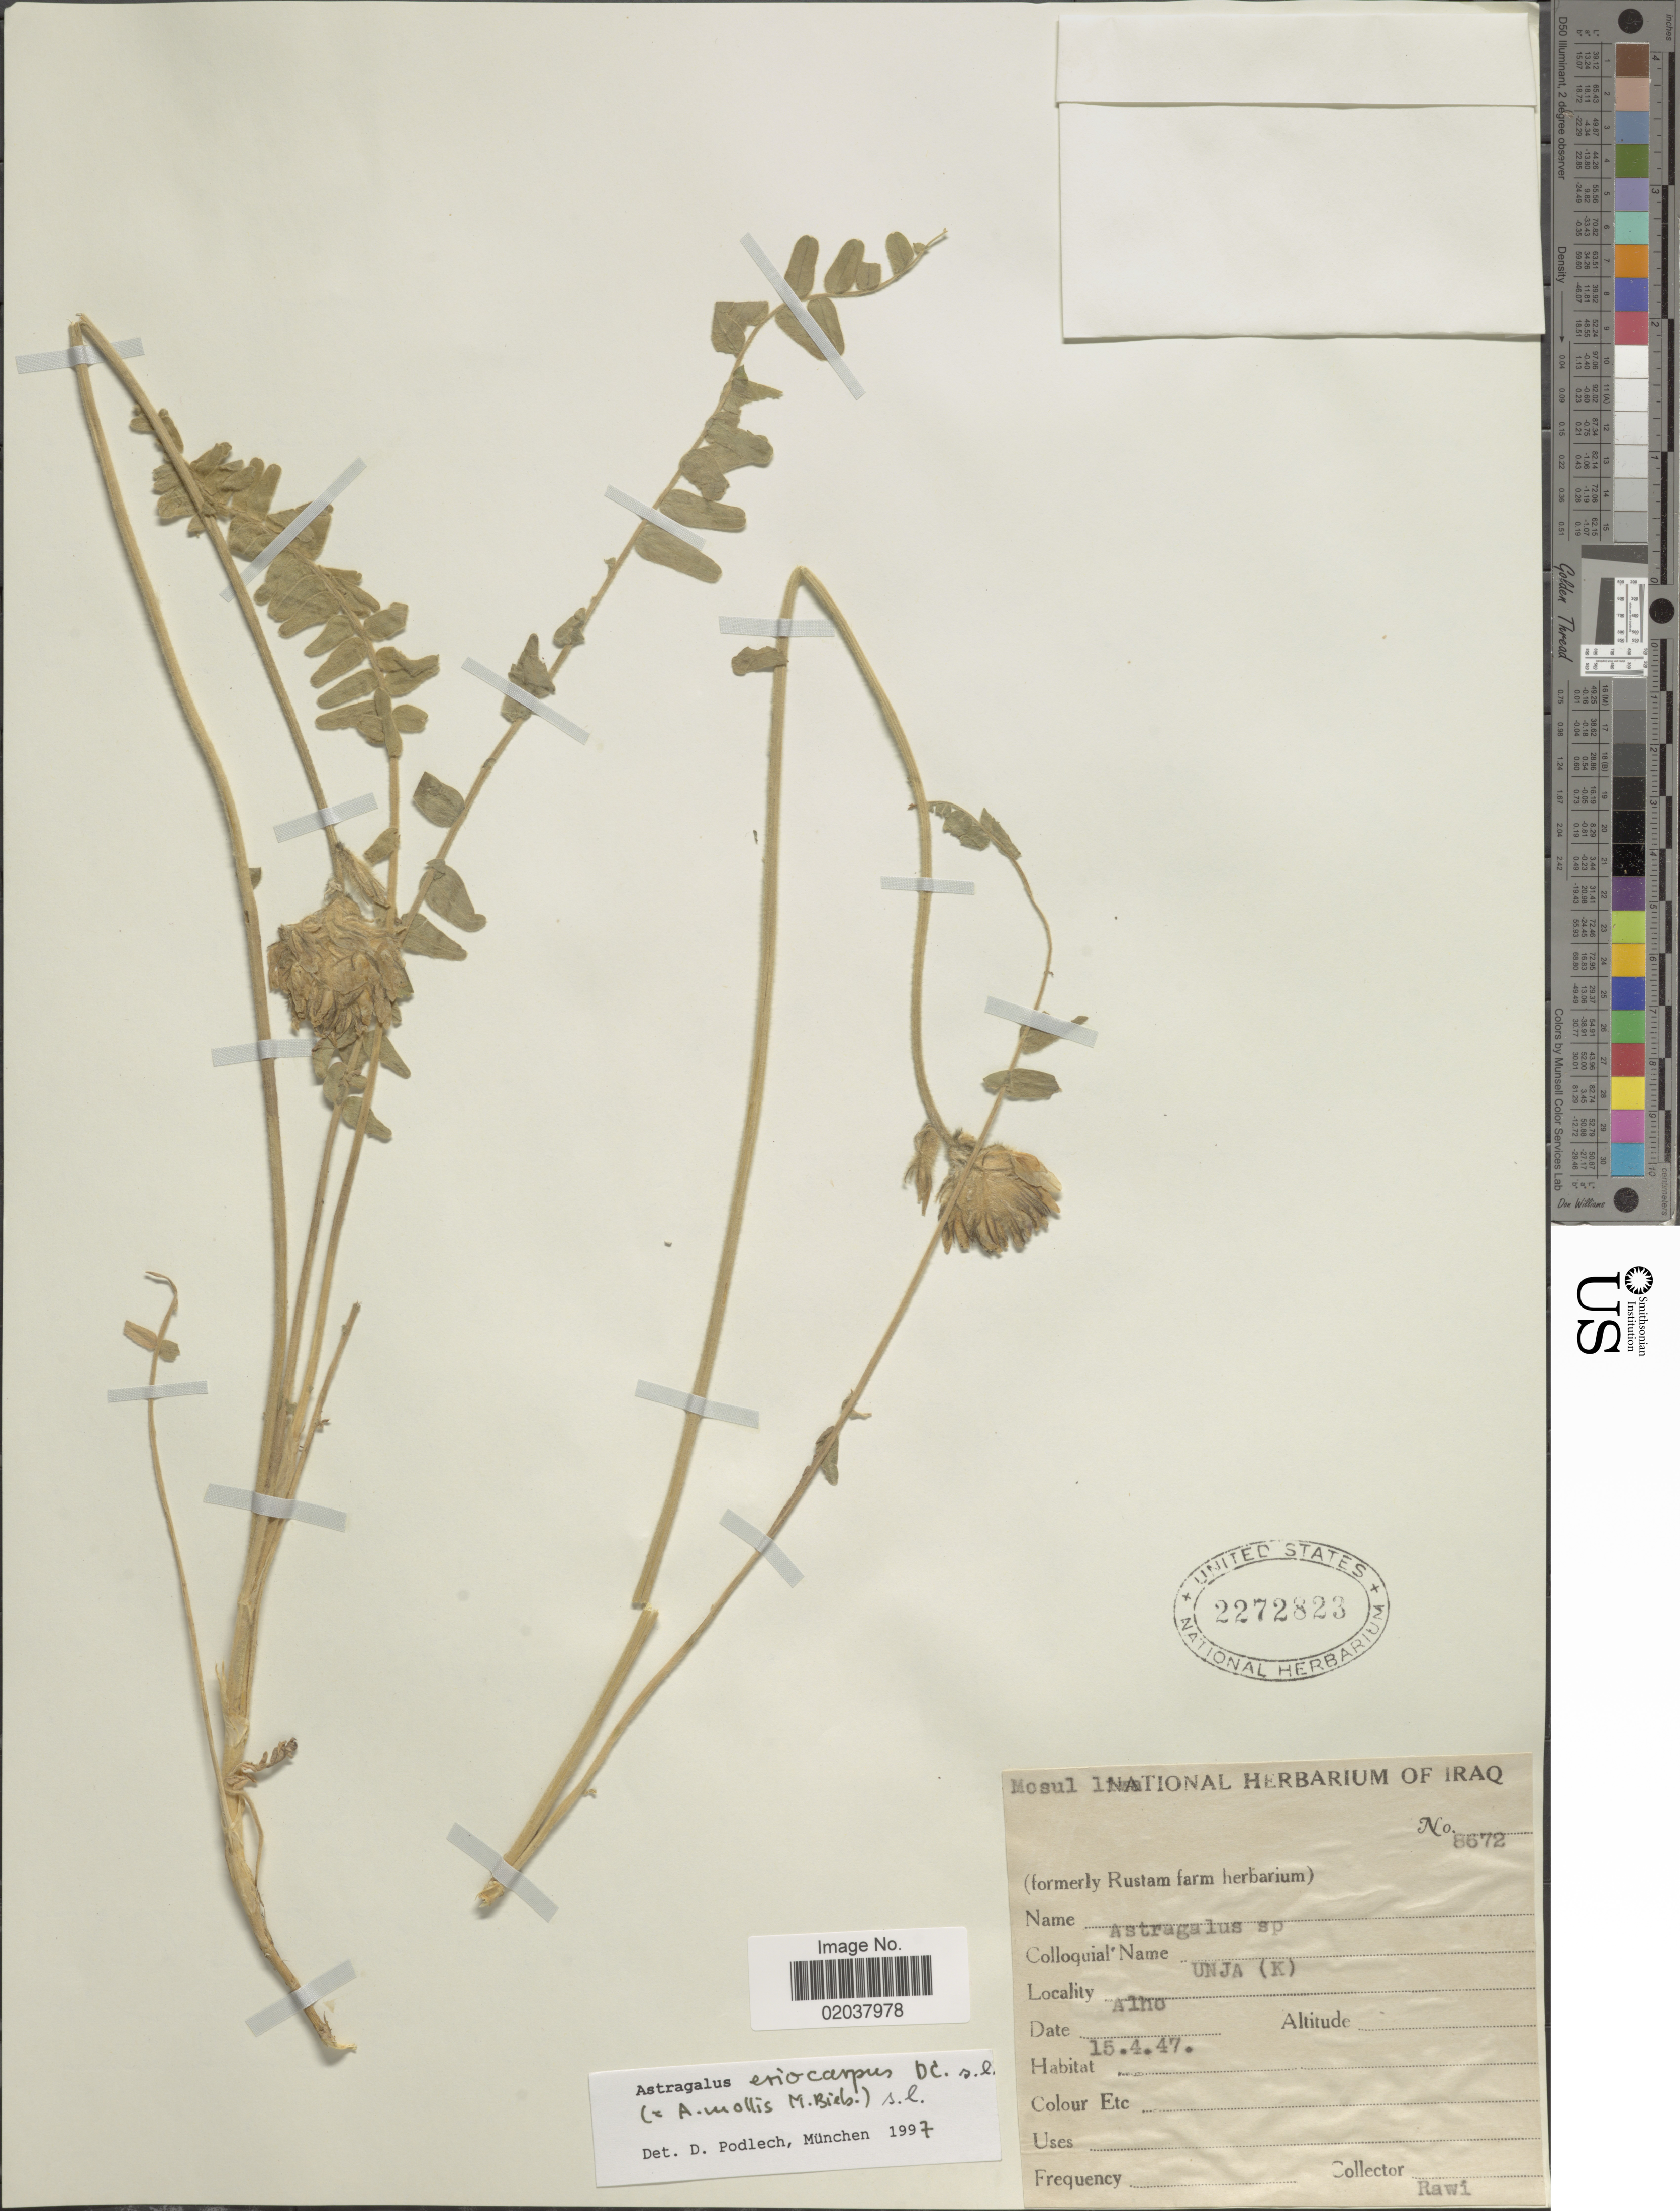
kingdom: Plantae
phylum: Tracheophyta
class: Magnoliopsida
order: Fabales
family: Fabaceae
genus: Astragalus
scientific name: Astragalus eriocarpus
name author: S. Watson in C. King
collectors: -. Rawi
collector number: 8672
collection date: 1947-04-15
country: Iraq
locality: Alho. UNJA (K)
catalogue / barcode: US 2272823